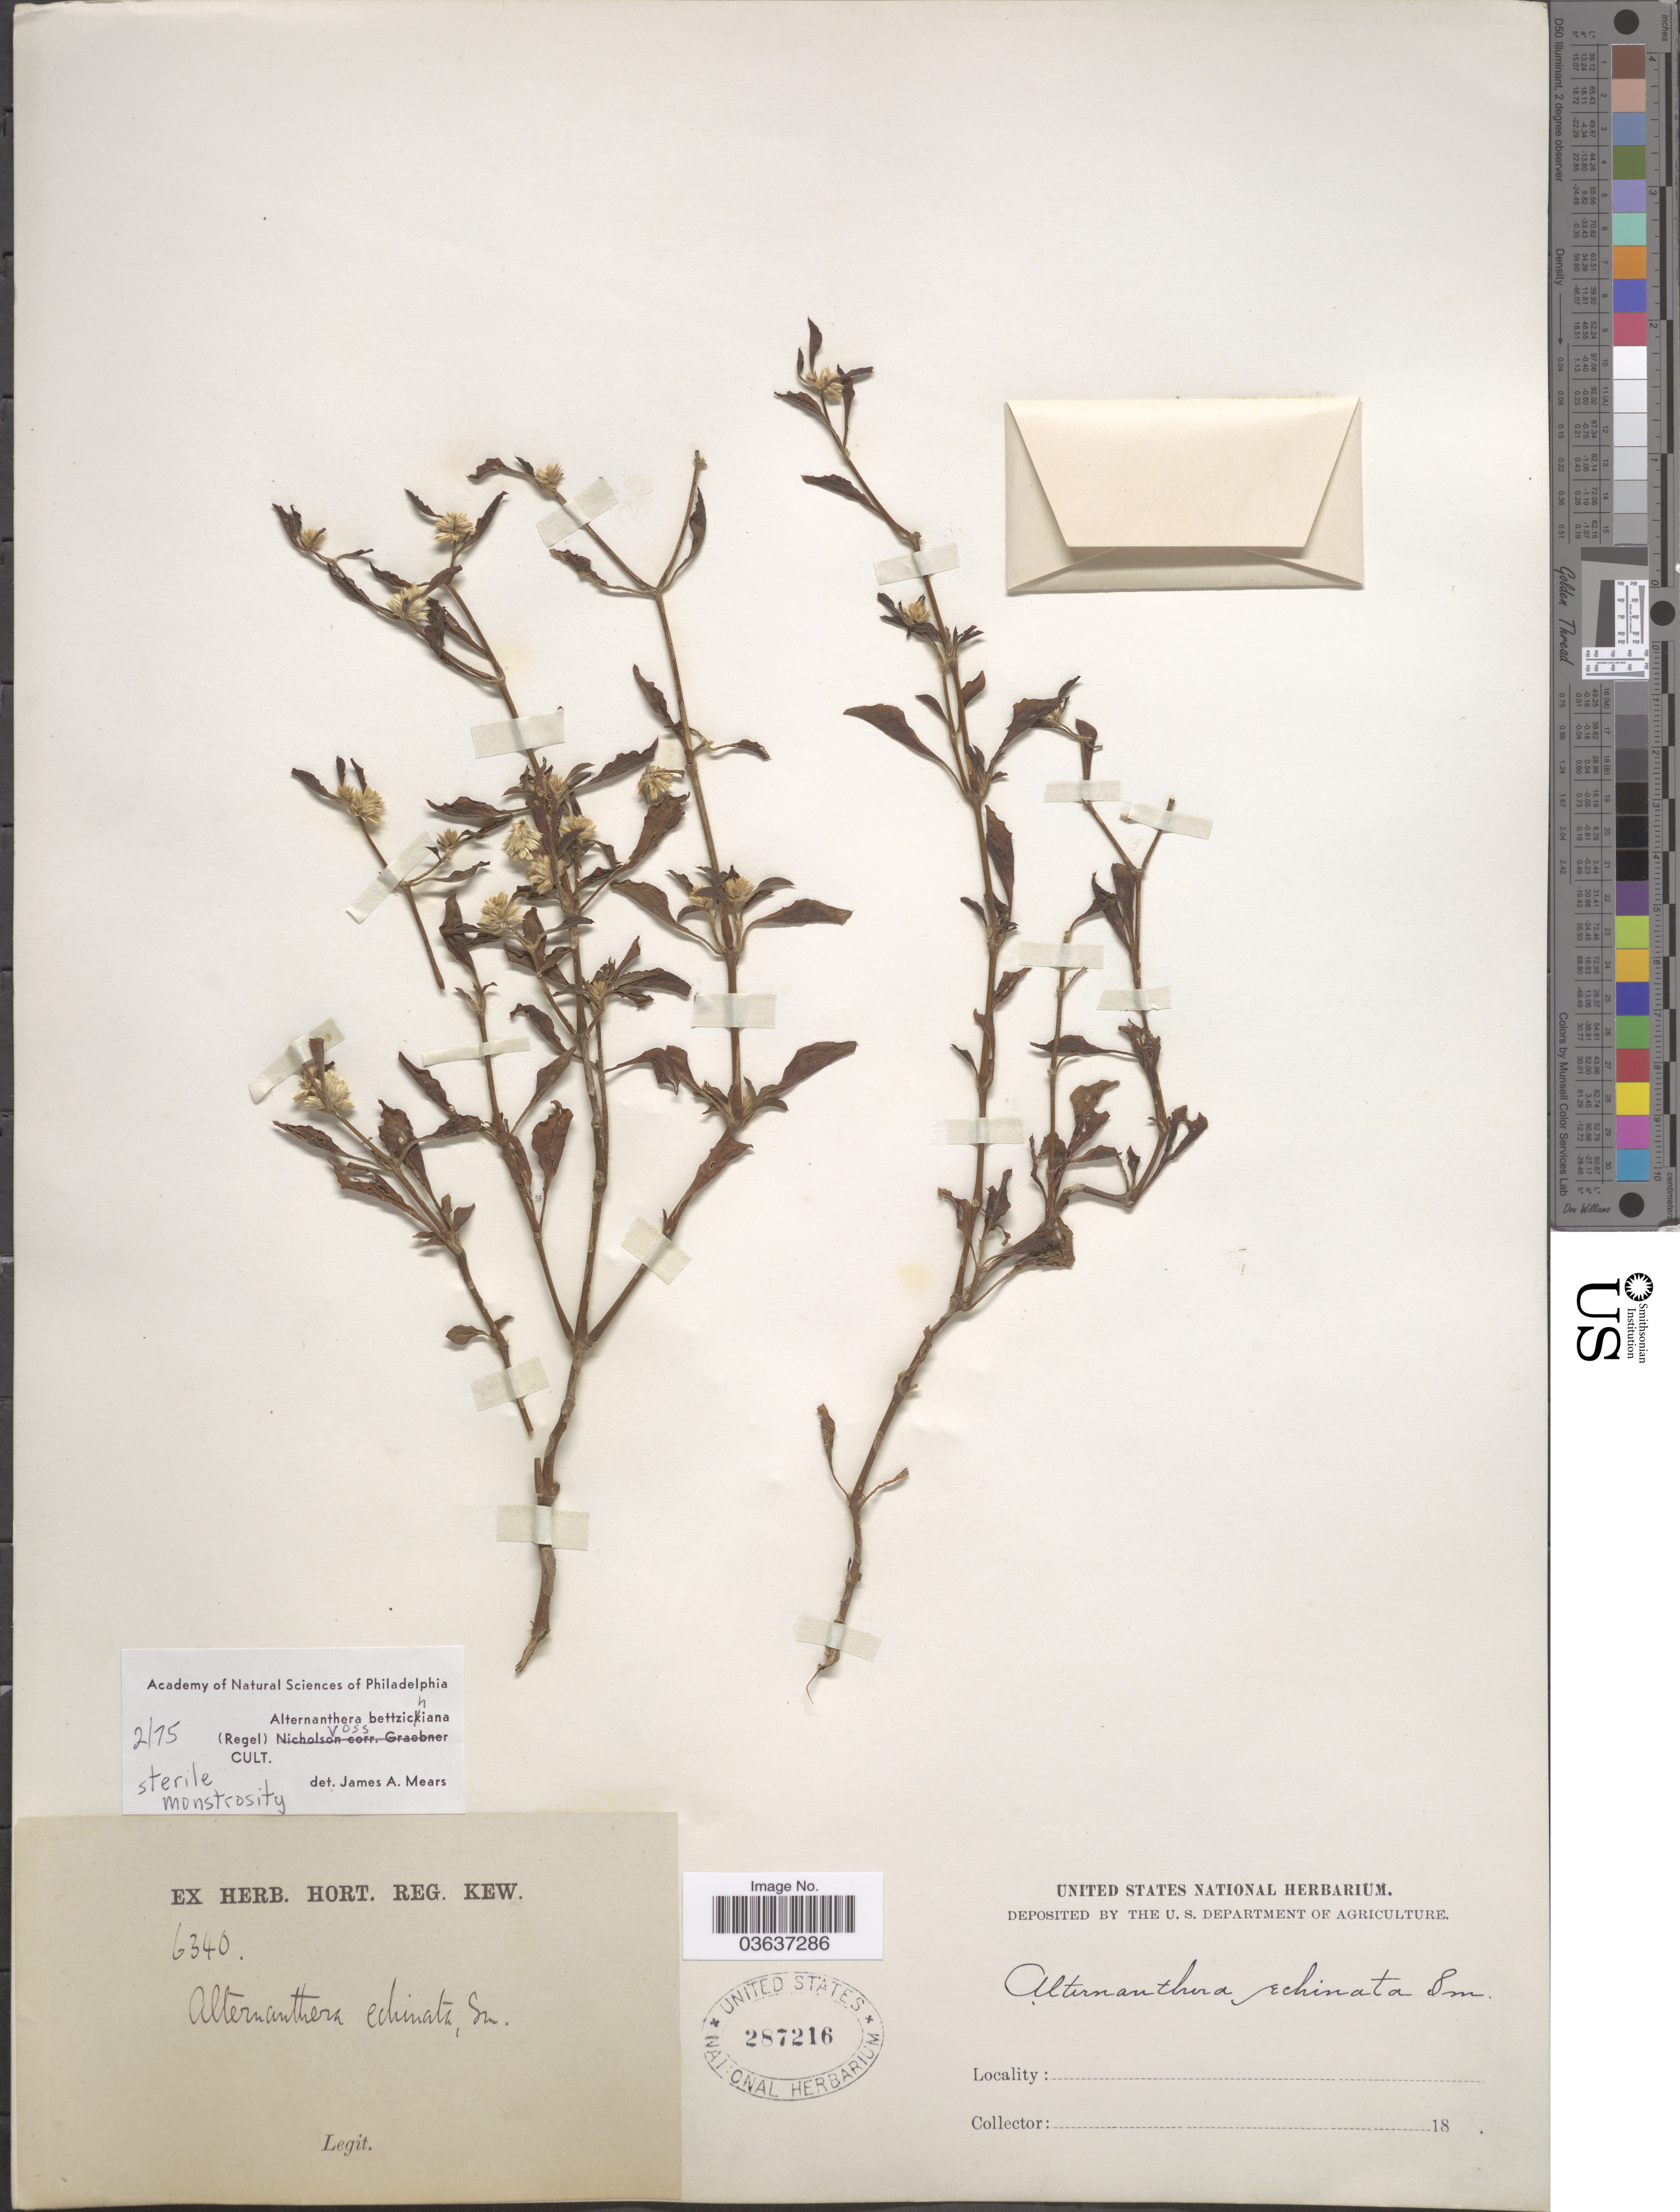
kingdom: Plantae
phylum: Tracheophyta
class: Magnoliopsida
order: Caryophyllales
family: Amaranthaceae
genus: Alternanthera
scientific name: Alternanthera bettzickiana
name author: (Regel) G. Nicholson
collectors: ex herb. Hort. Reg. Kew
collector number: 6340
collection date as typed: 18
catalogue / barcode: US 287216